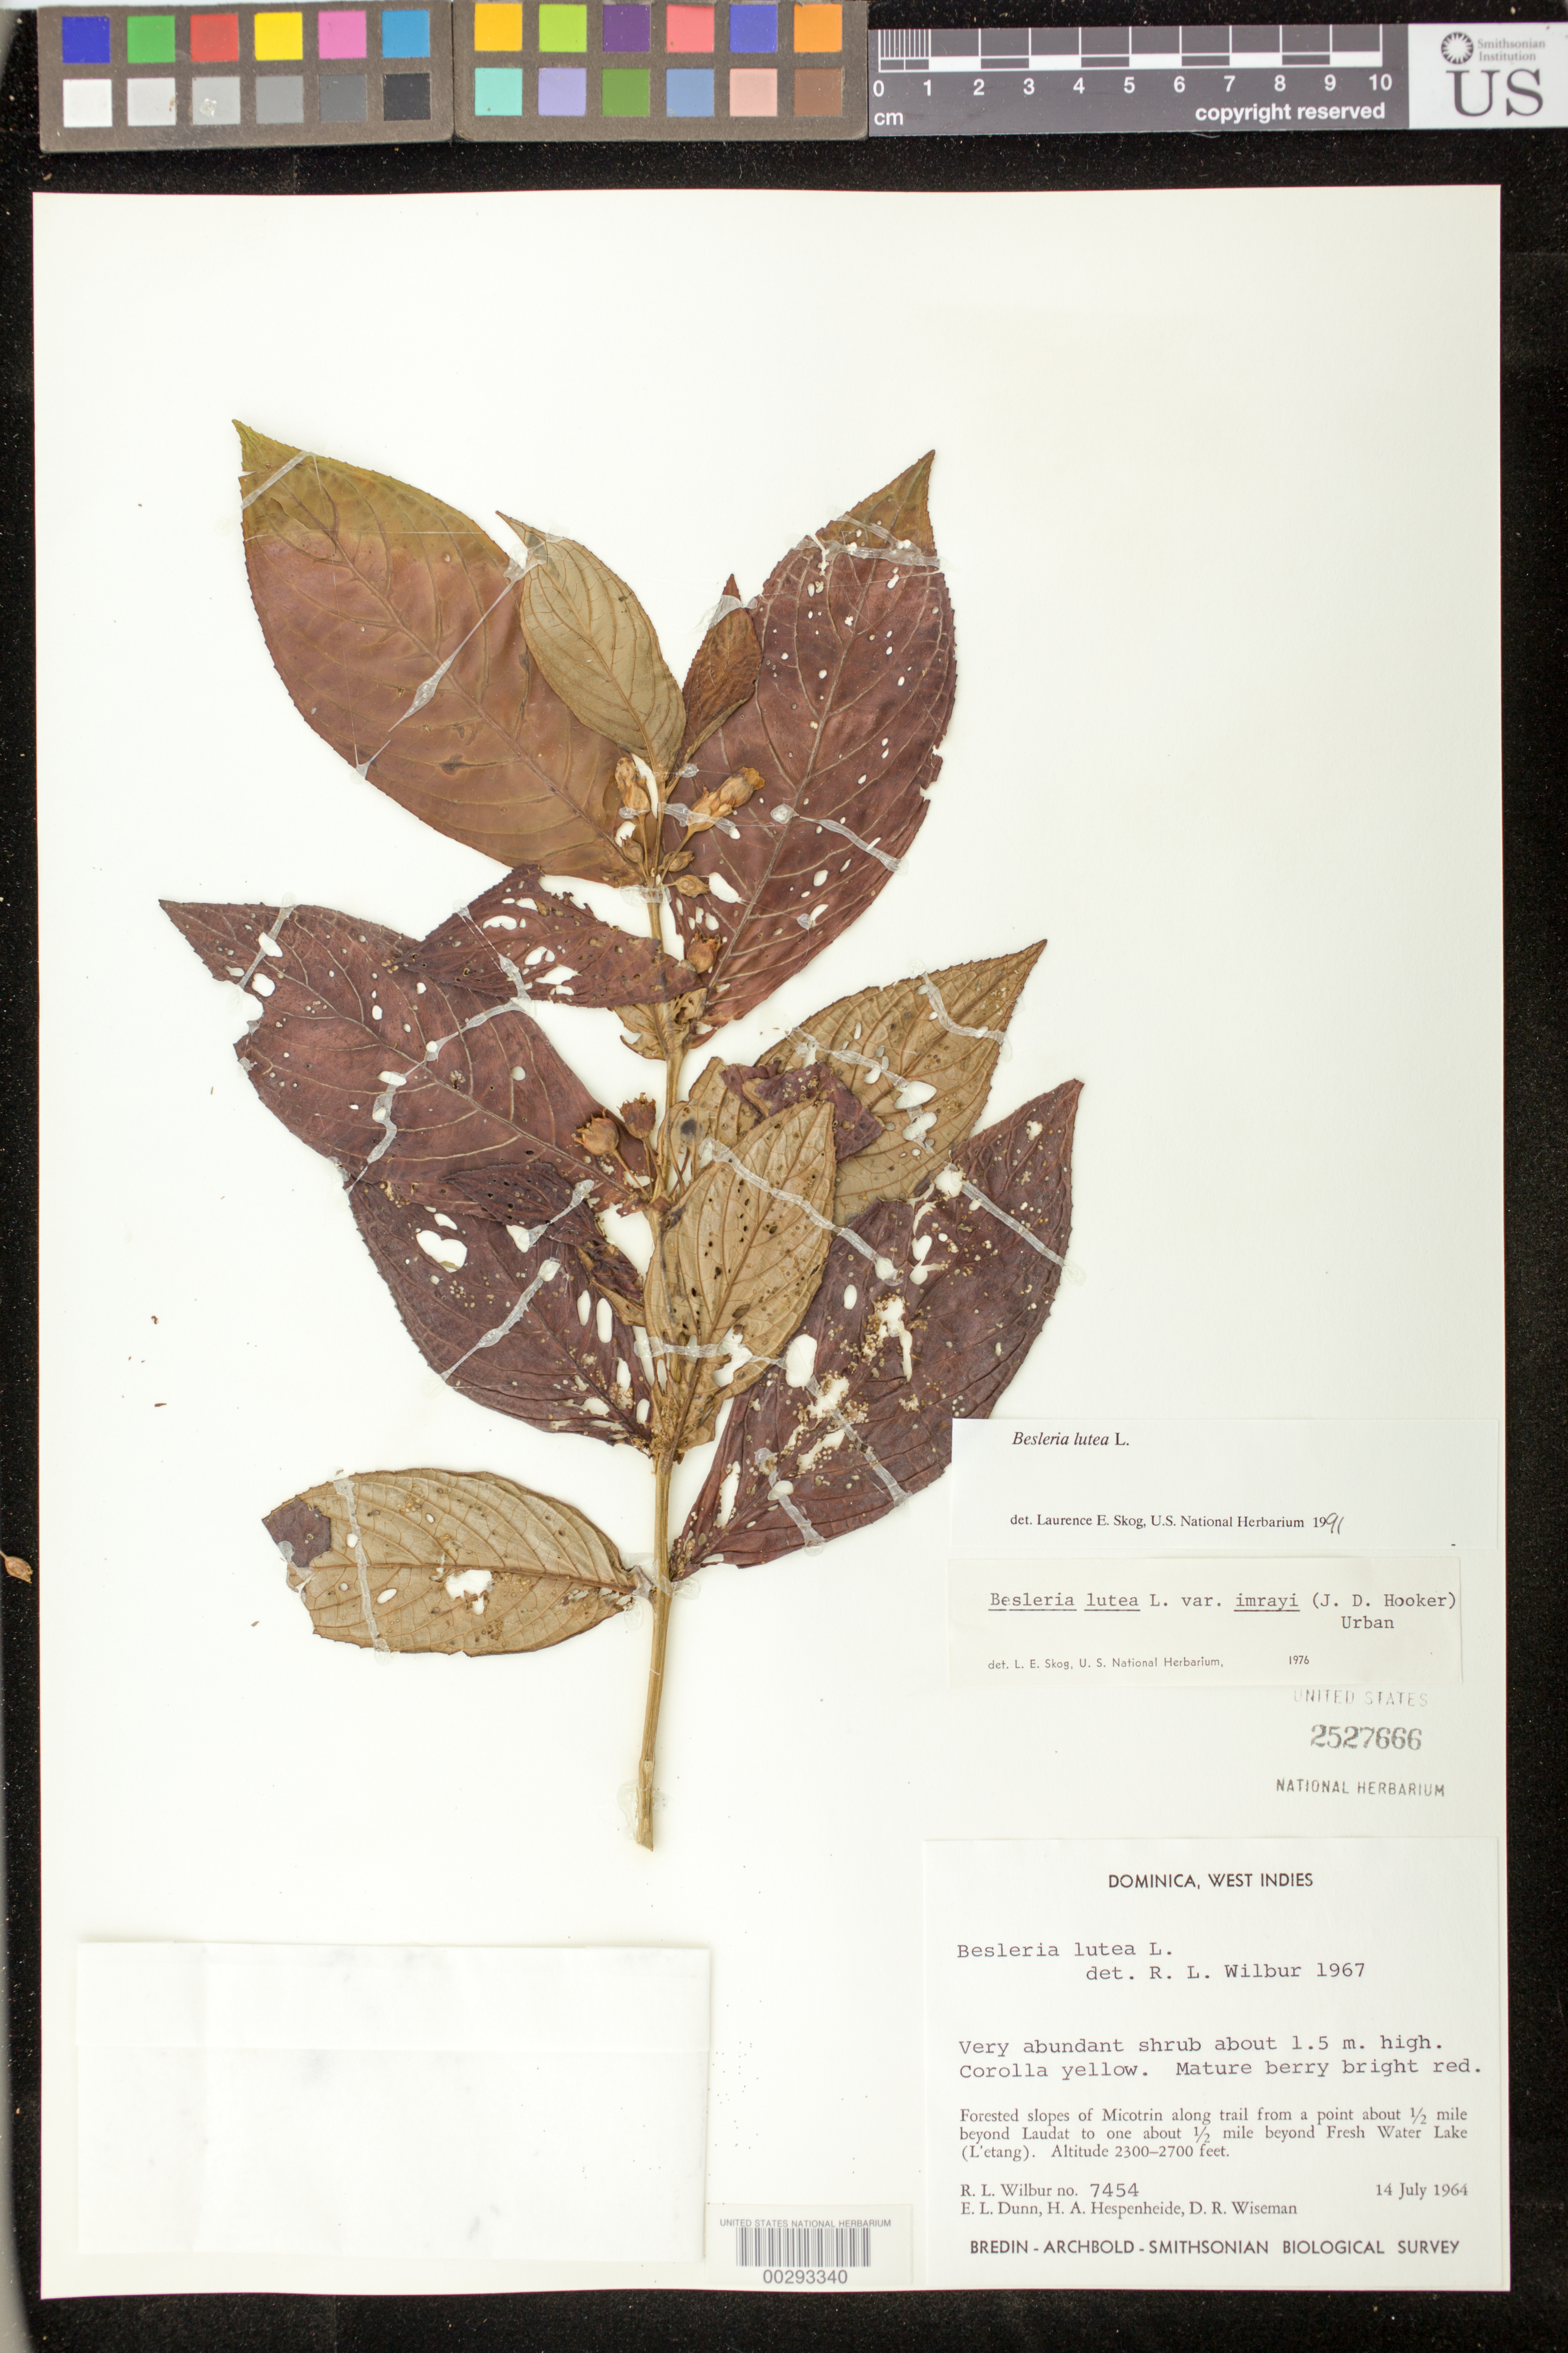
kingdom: Plantae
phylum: Tracheophyta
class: Magnoliopsida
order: Lamiales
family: Gesneriaceae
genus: Besleria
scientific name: Besleria lutea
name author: L.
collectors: R. L. Wilbur, E. Dunn, H. A. Hespenheide & D. R. Wiseman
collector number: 7454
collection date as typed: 14 Jul 1964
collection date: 1964-07-14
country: Dominica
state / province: St. George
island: Dominica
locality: Micotrin between Laudat and Fresh Water Lake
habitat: Forested slopes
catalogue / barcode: US 2527666